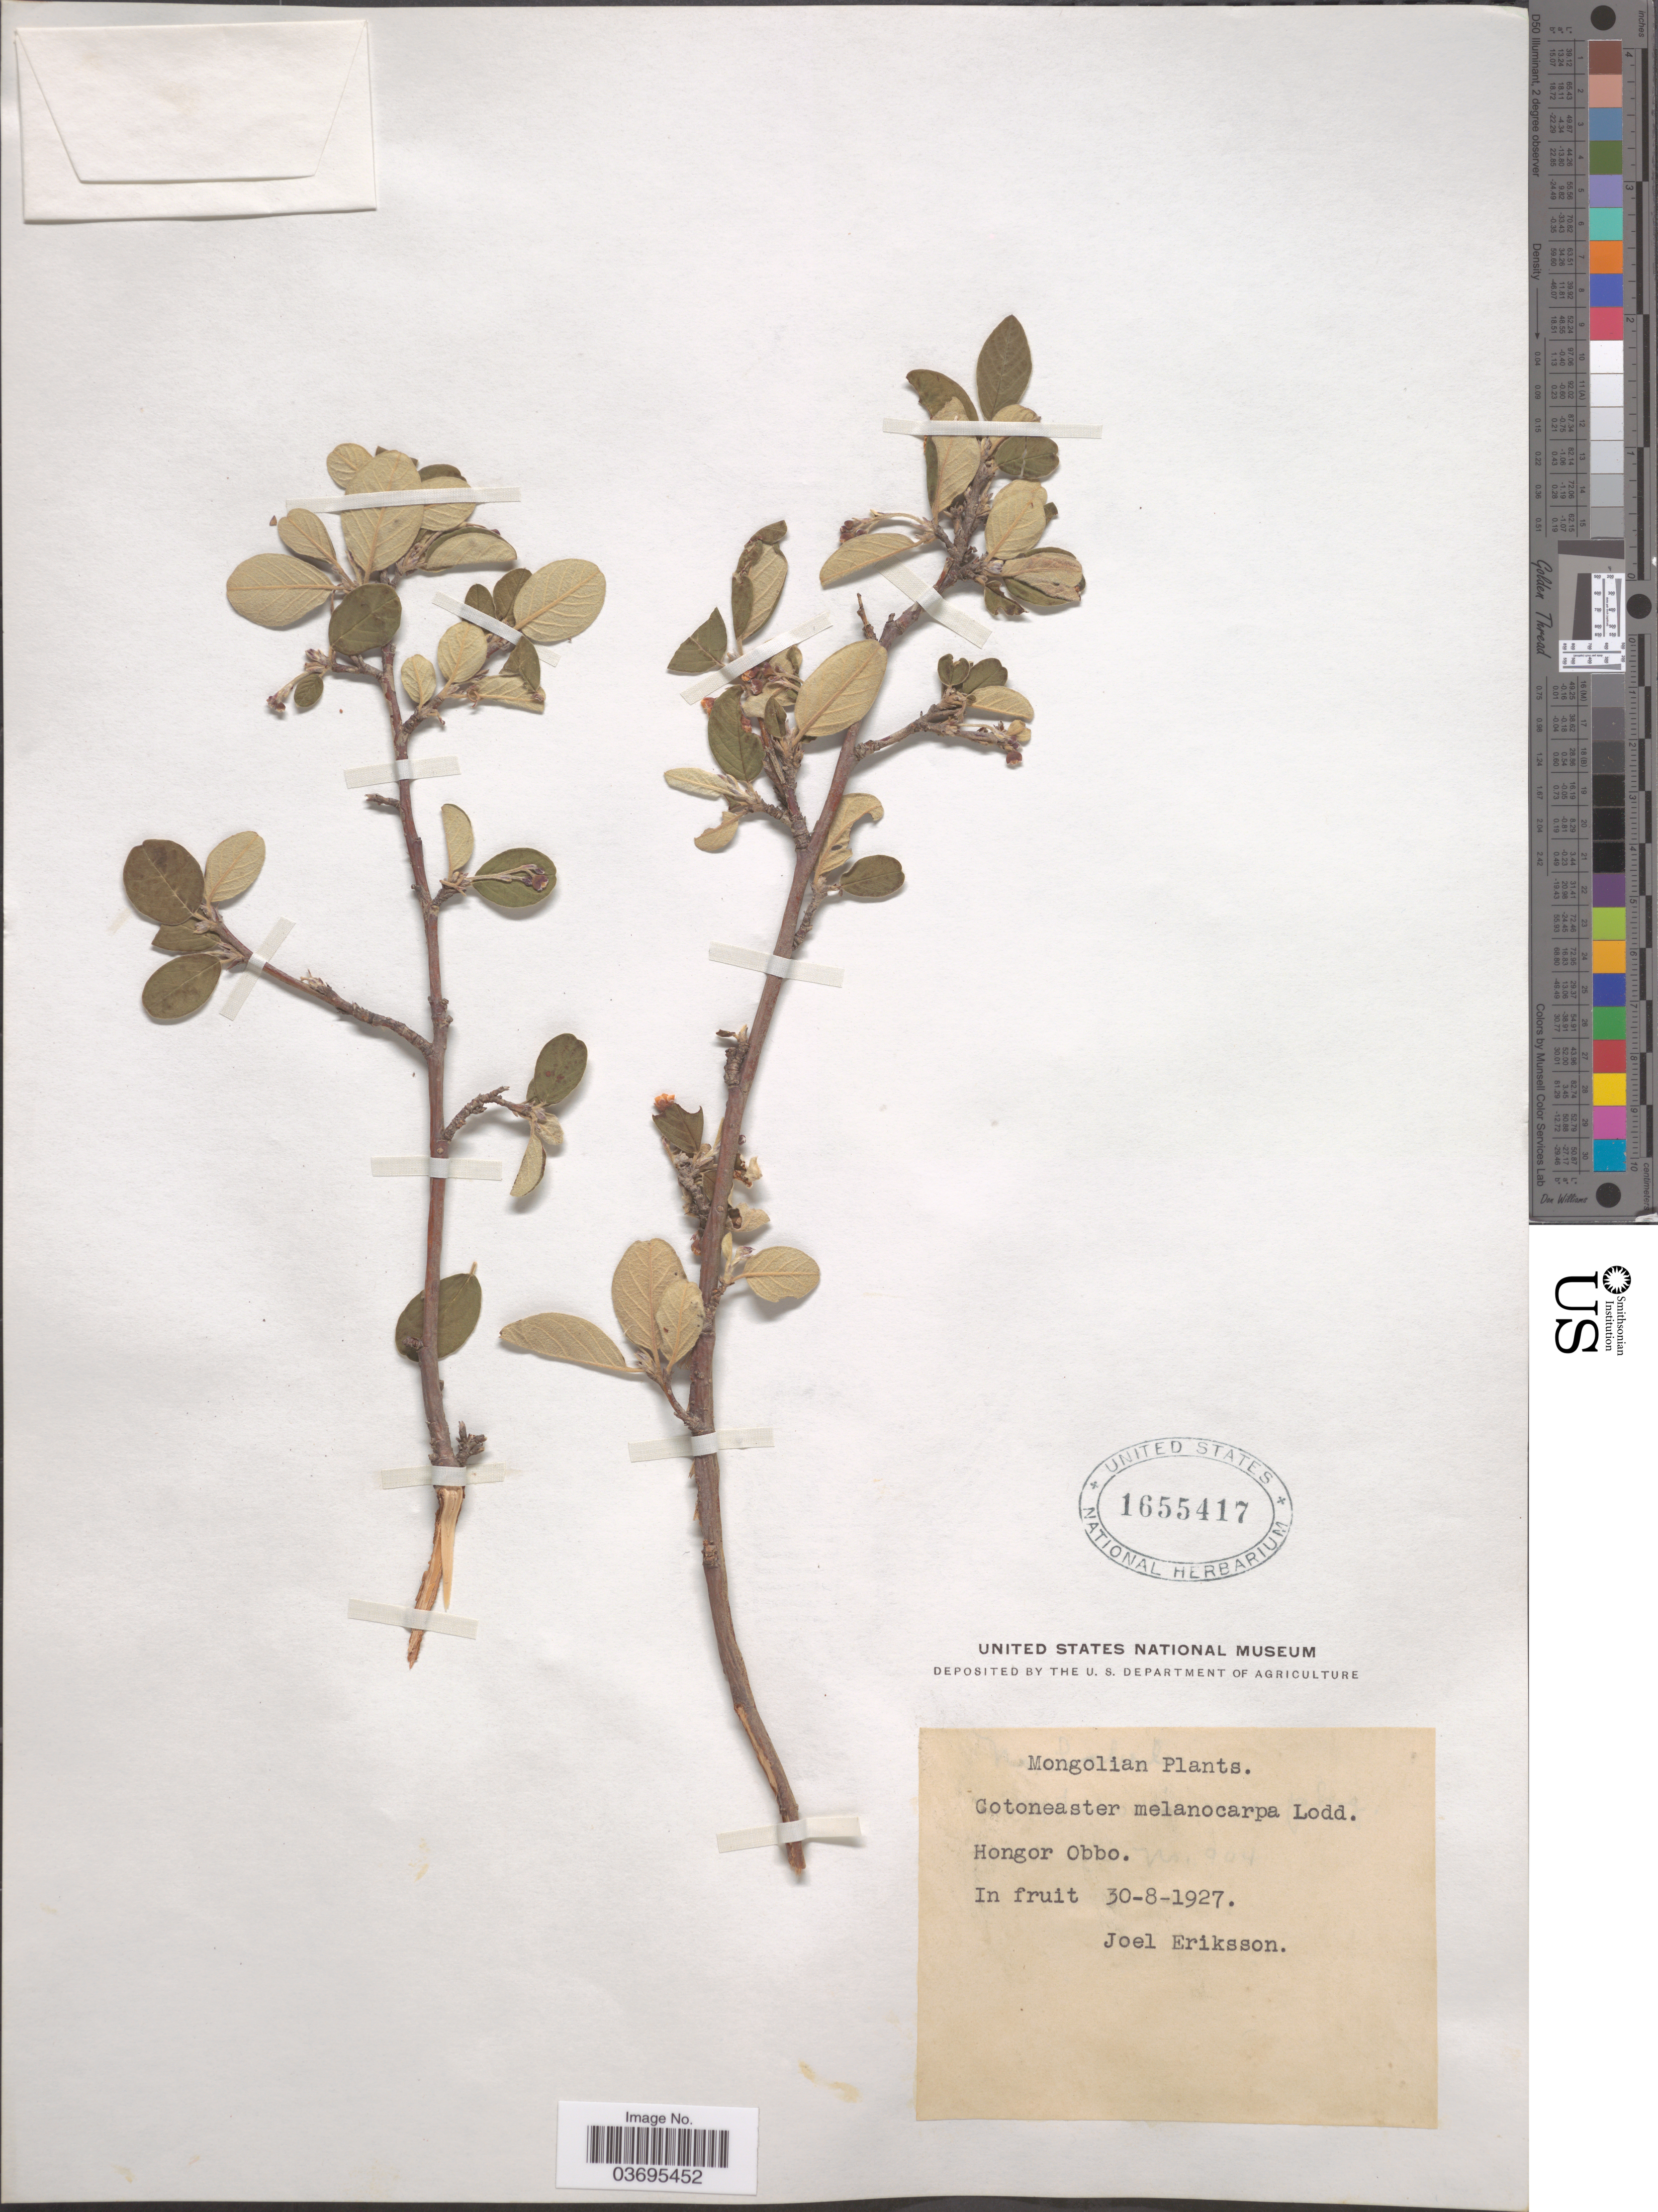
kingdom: Plantae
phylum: Tracheophyta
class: Magnoliopsida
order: Rosales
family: Rosaceae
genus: Cotoneaster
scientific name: Cotoneaster melanocarpus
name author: Conrad L. Loddiges, G. Loddiges & W. Loddiges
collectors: J. Eriksson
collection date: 1927-08-30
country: Mongolia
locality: Hongor Obbo.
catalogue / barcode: US 1655417